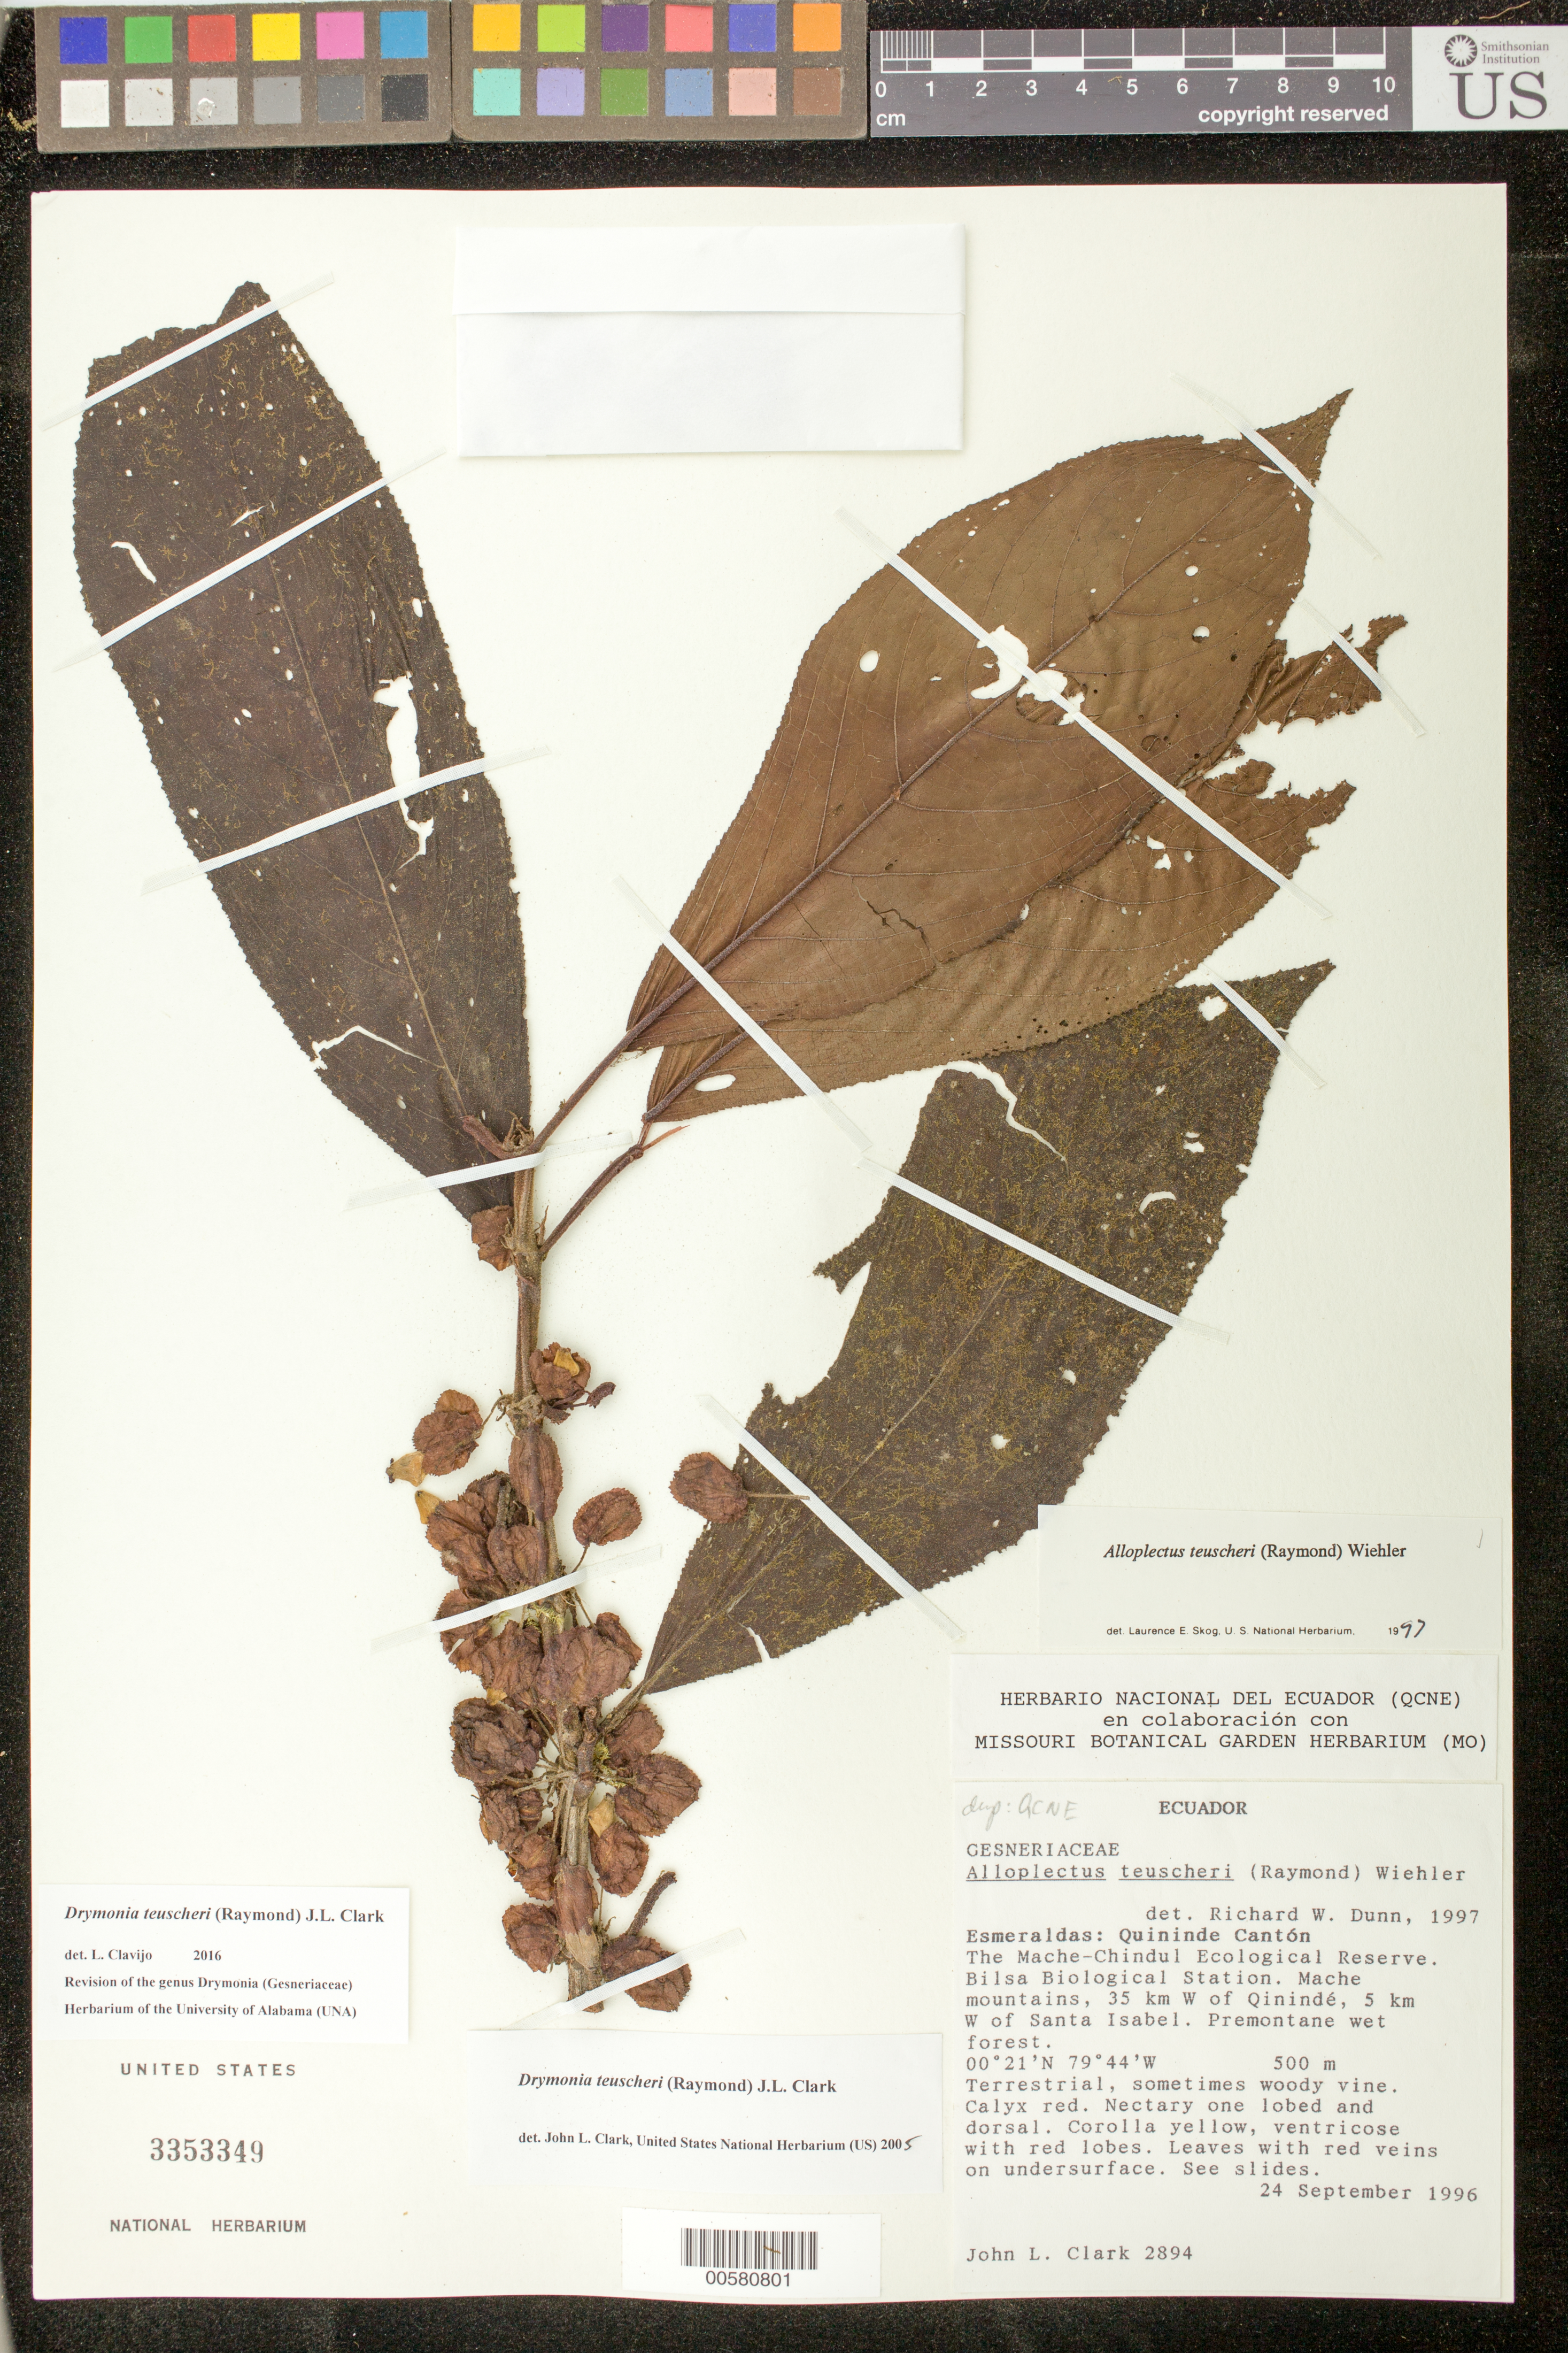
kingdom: Plantae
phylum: Tracheophyta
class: Magnoliopsida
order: Lamiales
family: Gesneriaceae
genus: Drymonia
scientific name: Drymonia teuscheri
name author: (Raymond) J.L. Clark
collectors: J. L. Clark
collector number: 2894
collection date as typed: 24 Sep 1996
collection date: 1996-09-24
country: Ecuador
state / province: Esmeraldas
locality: Quininde Cantón. Mache-Chindul Ecological Reserve, Bilsa Biological Station, Mache mountains, 35 km W of Quinindé, 5 km W of Santa Isabel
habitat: Premontane wet forest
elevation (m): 500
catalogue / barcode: US 3353349